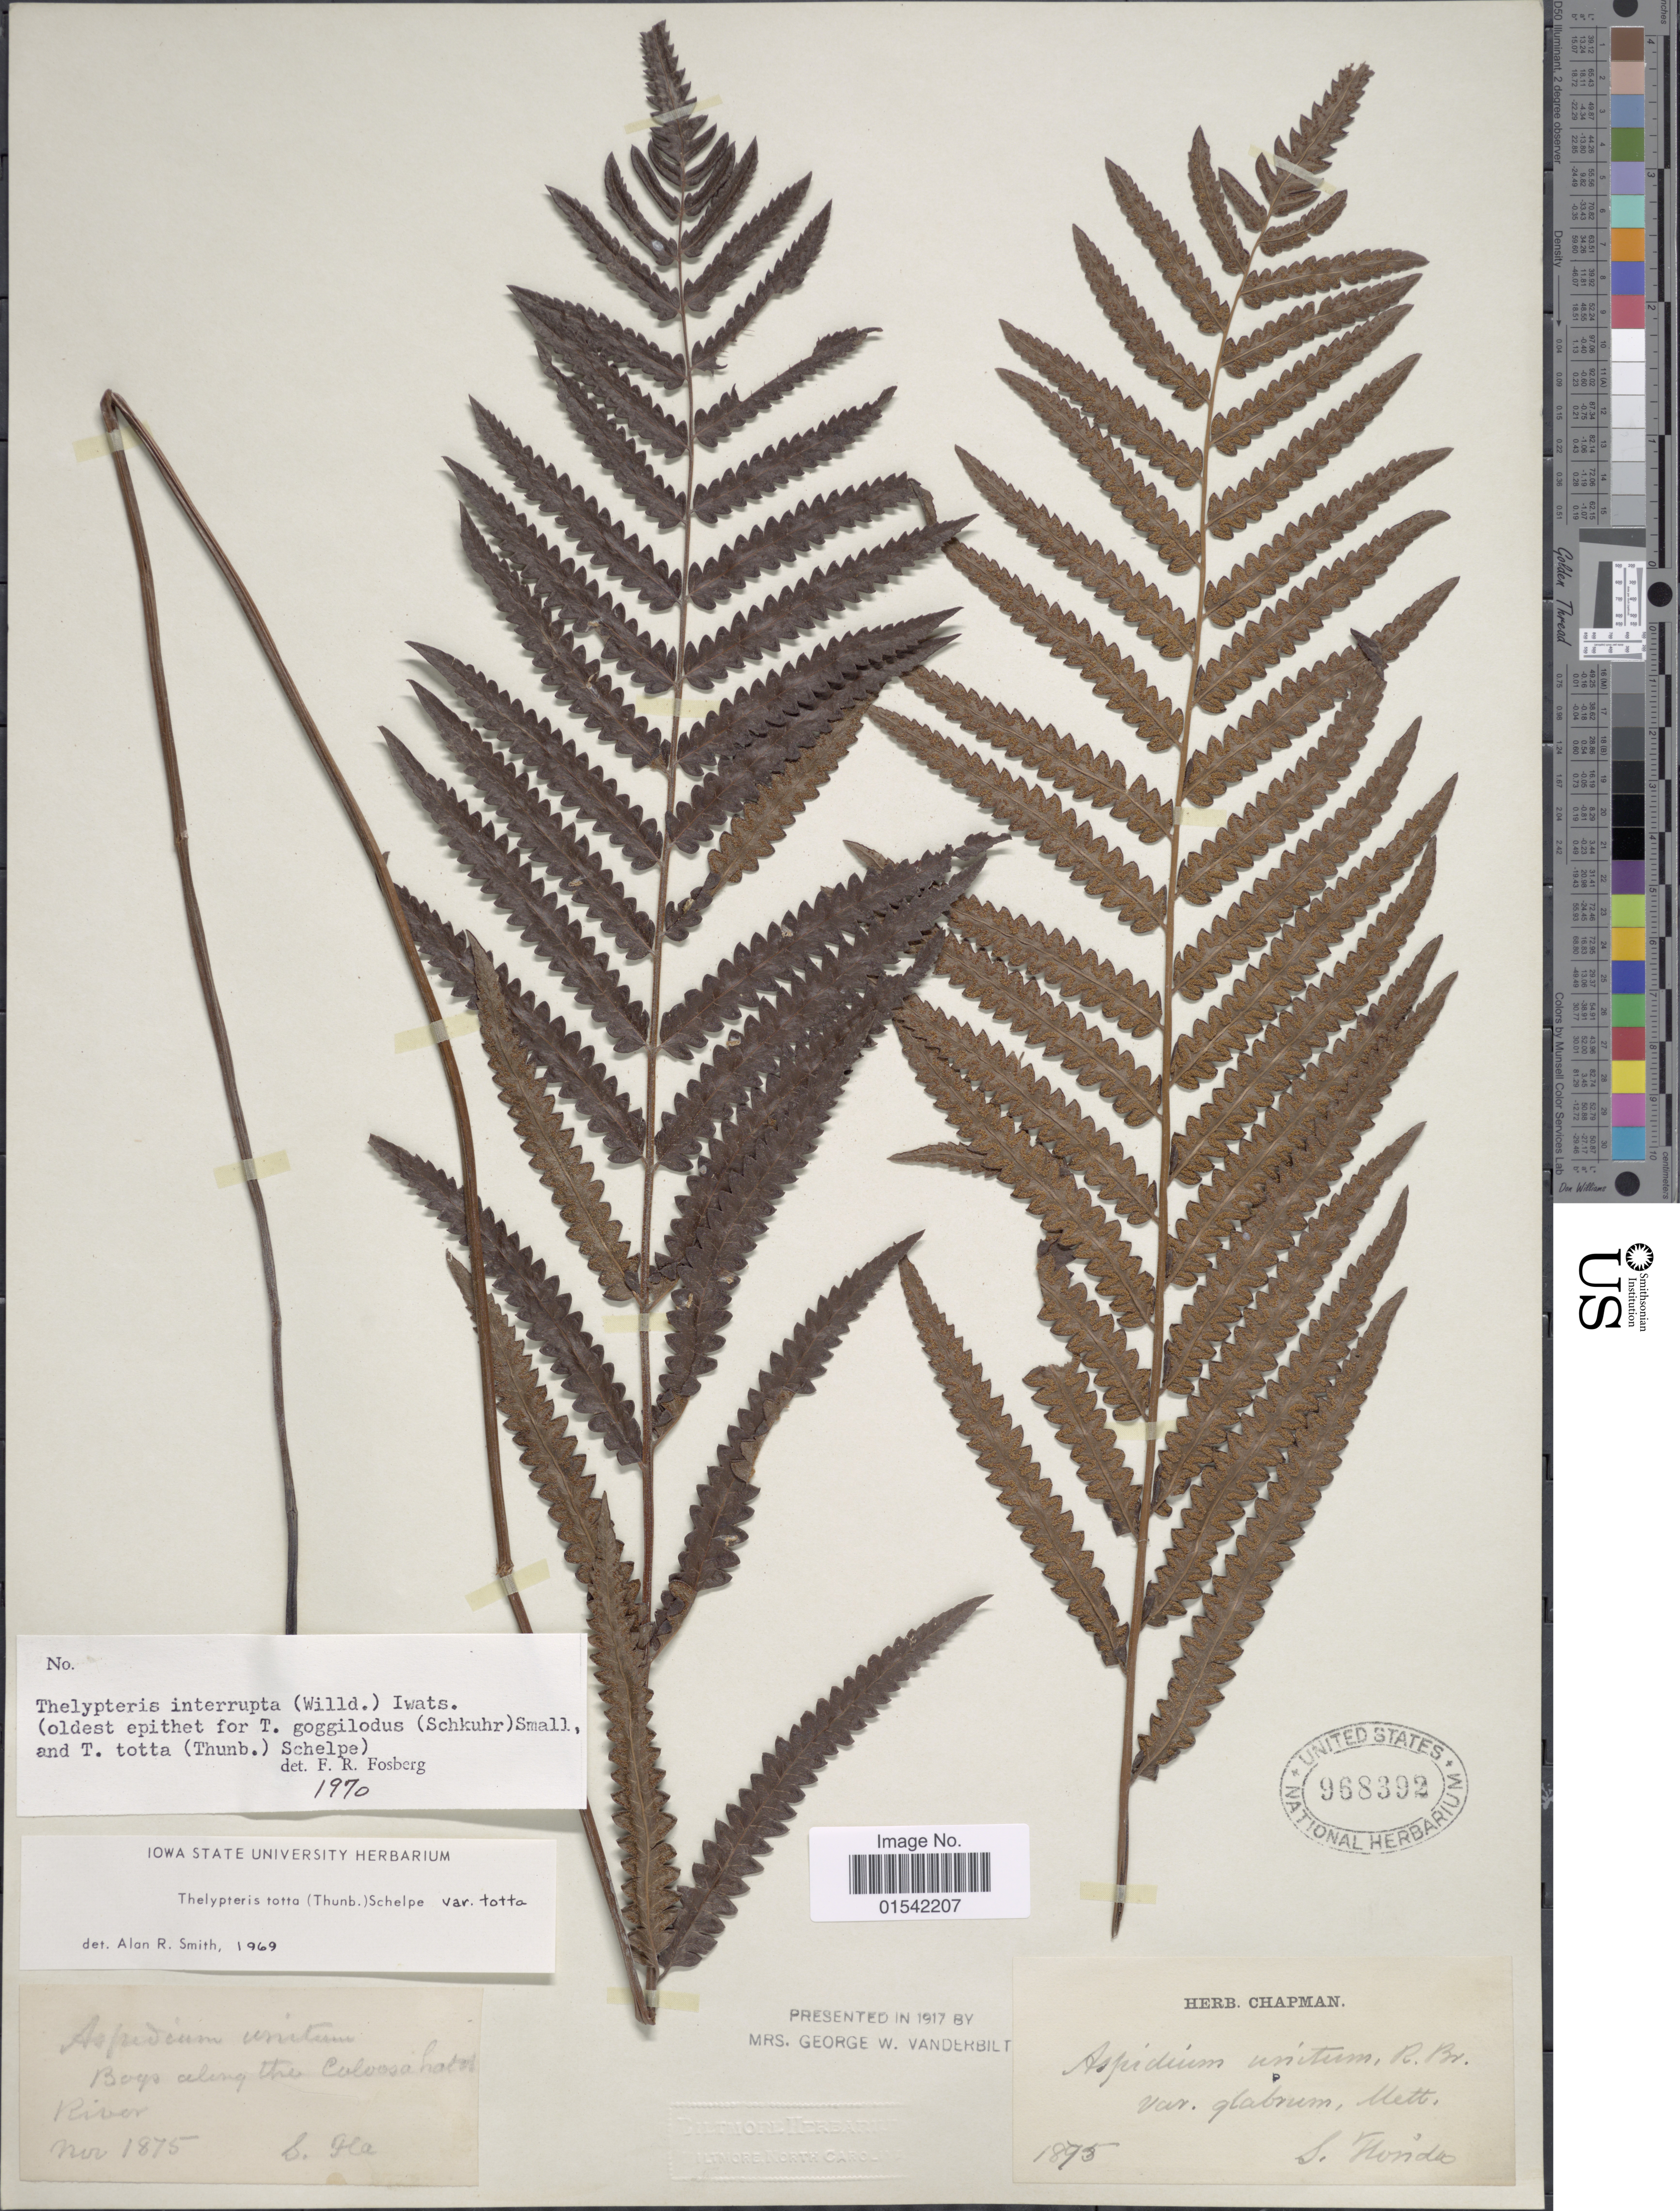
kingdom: Plantae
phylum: Tracheophyta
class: Polypodiopsida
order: Polypodiales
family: Thelypteridaceae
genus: Cyclosorus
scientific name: Cyclosorus interruptus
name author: (Willd.) H. Itô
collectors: ex herb. Chapman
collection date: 1875-11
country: United States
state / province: Florida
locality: S. Florida, Boys along the Caloosa hotel River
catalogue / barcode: US 968392